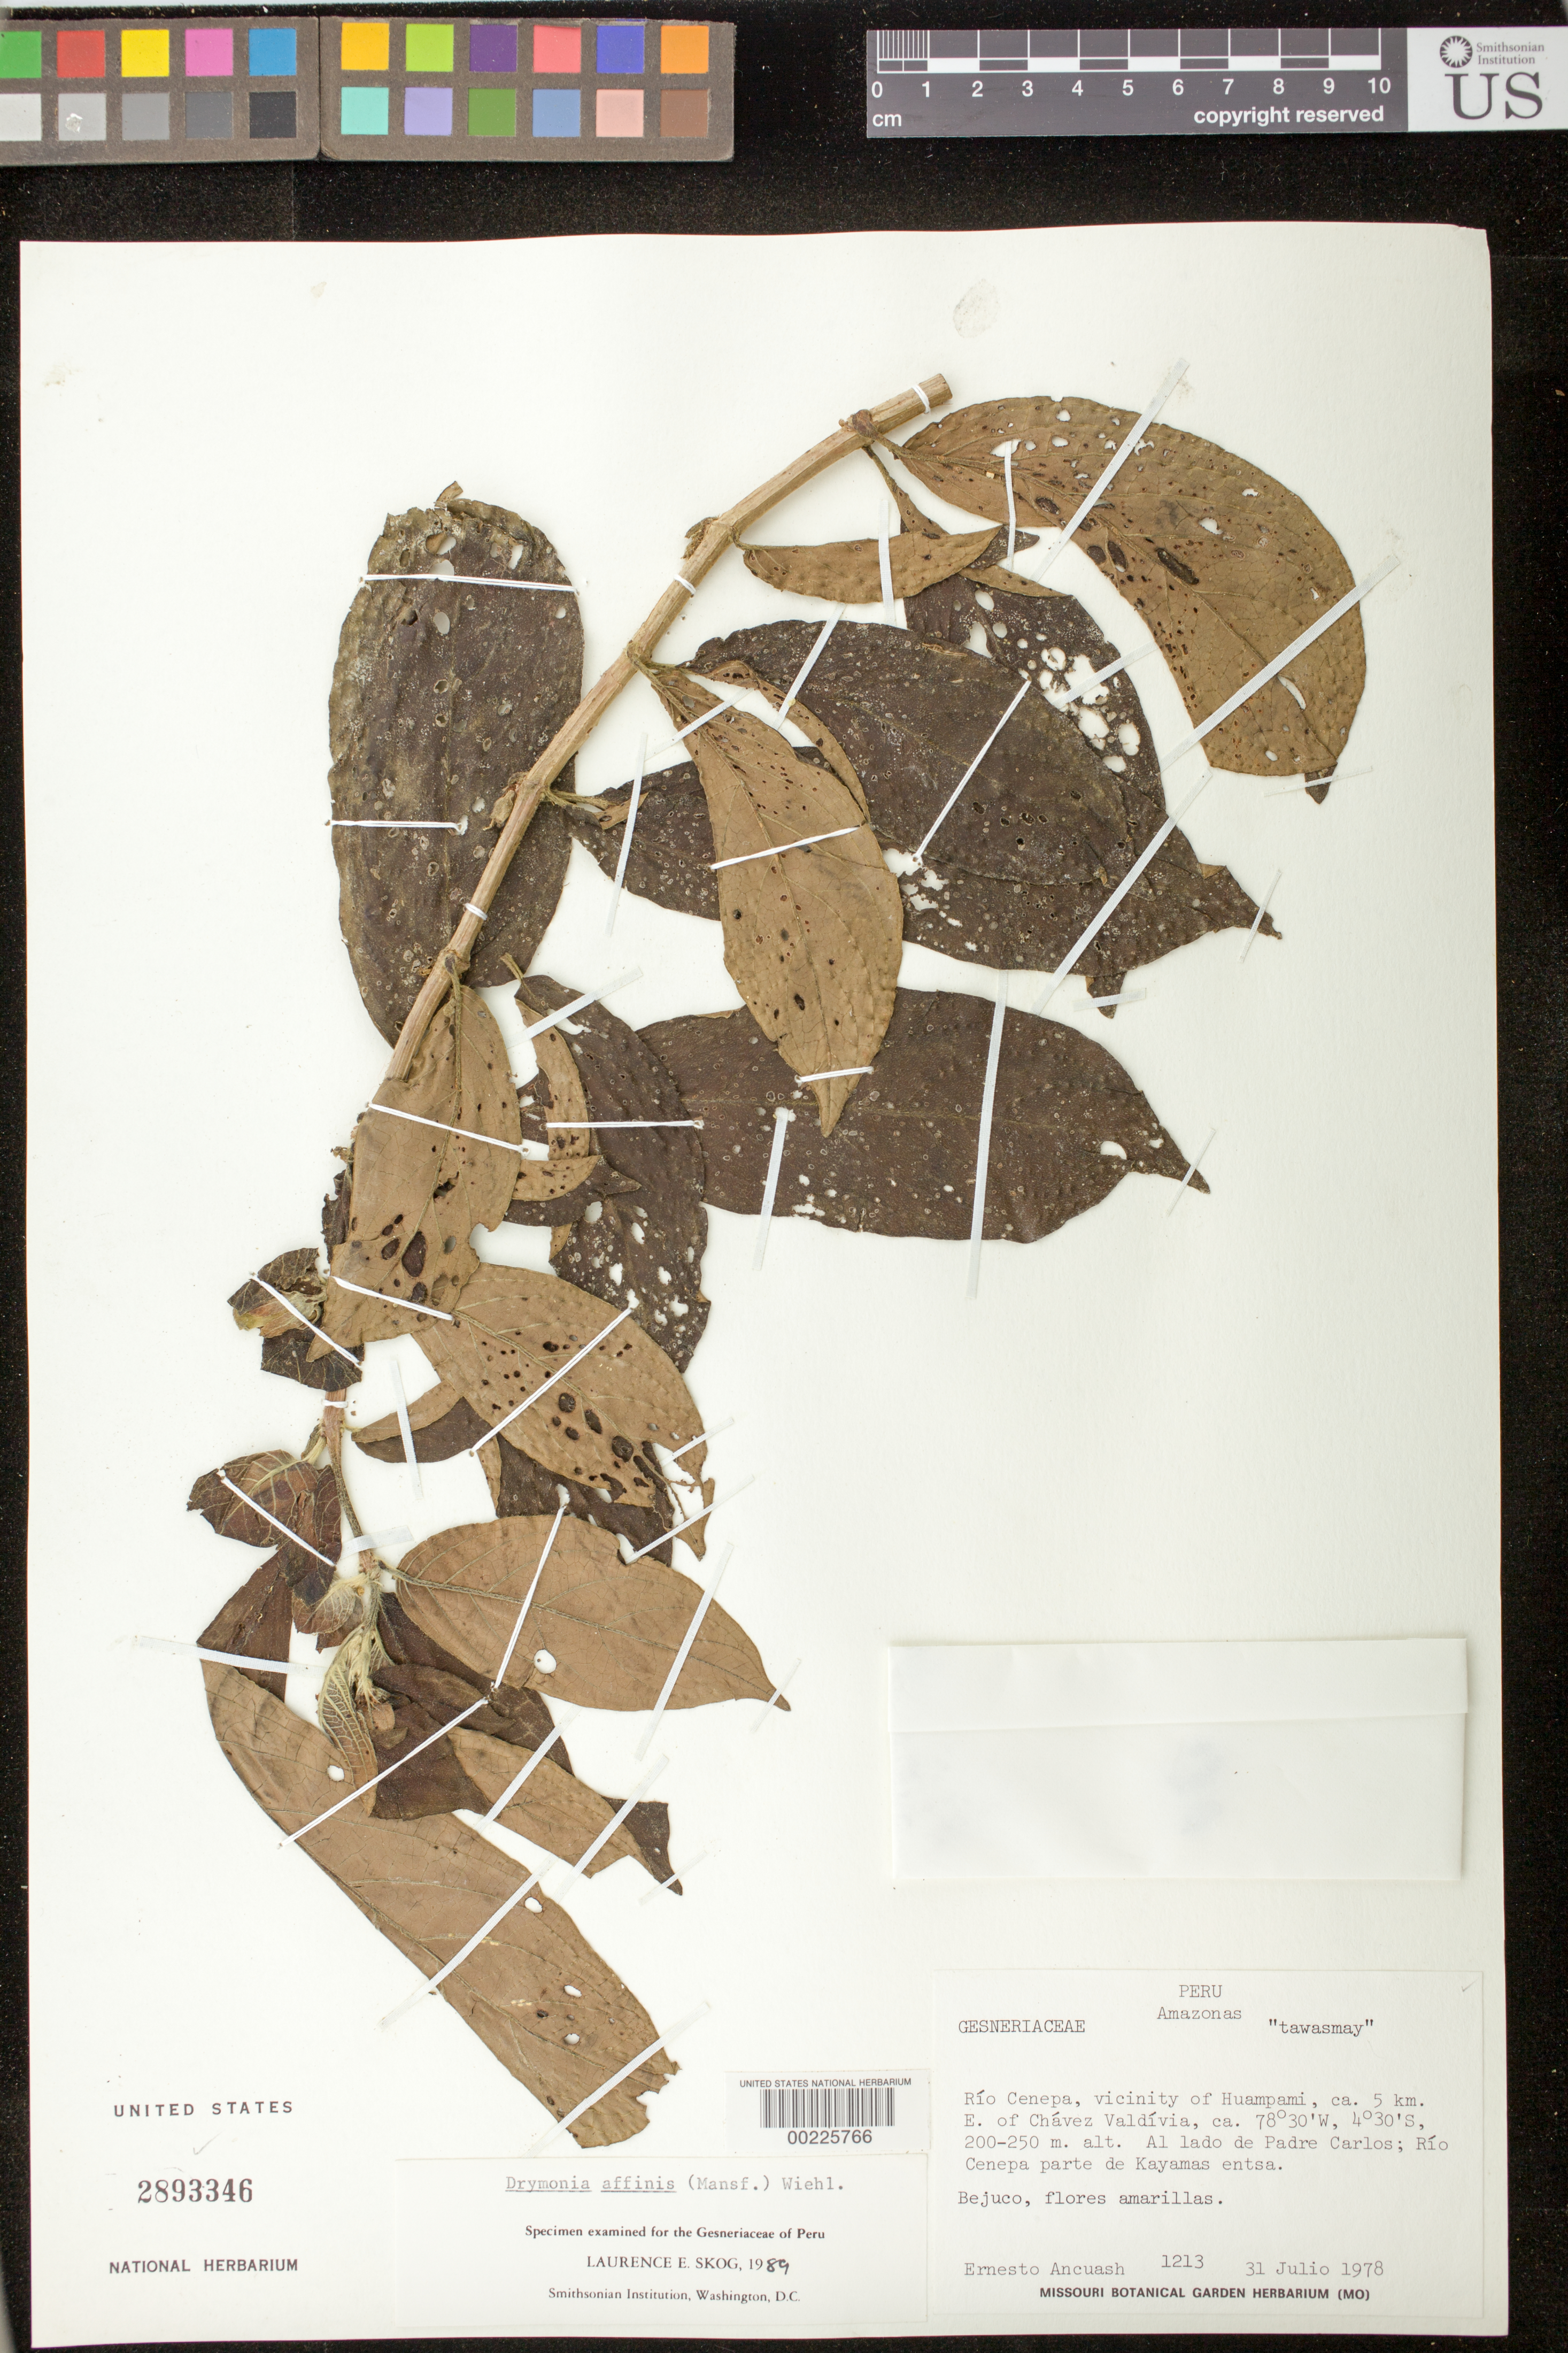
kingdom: Plantae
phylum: Tracheophyta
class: Magnoliopsida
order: Lamiales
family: Gesneriaceae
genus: Drymonia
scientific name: Drymonia affinis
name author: (Mansf.) Wiehler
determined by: Skog, Laurence E.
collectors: E. Ancuash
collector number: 1213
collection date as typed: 31 Jul 1978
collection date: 1978-07-31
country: Peru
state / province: Amazonas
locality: Río Cenepa, vicinity of Huampami, ca. 5 km E of Chávez Valdivia; al lado de Padre Carlos, Río Cenepa parte de Kayamas entsa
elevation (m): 200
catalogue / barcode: US 2893346